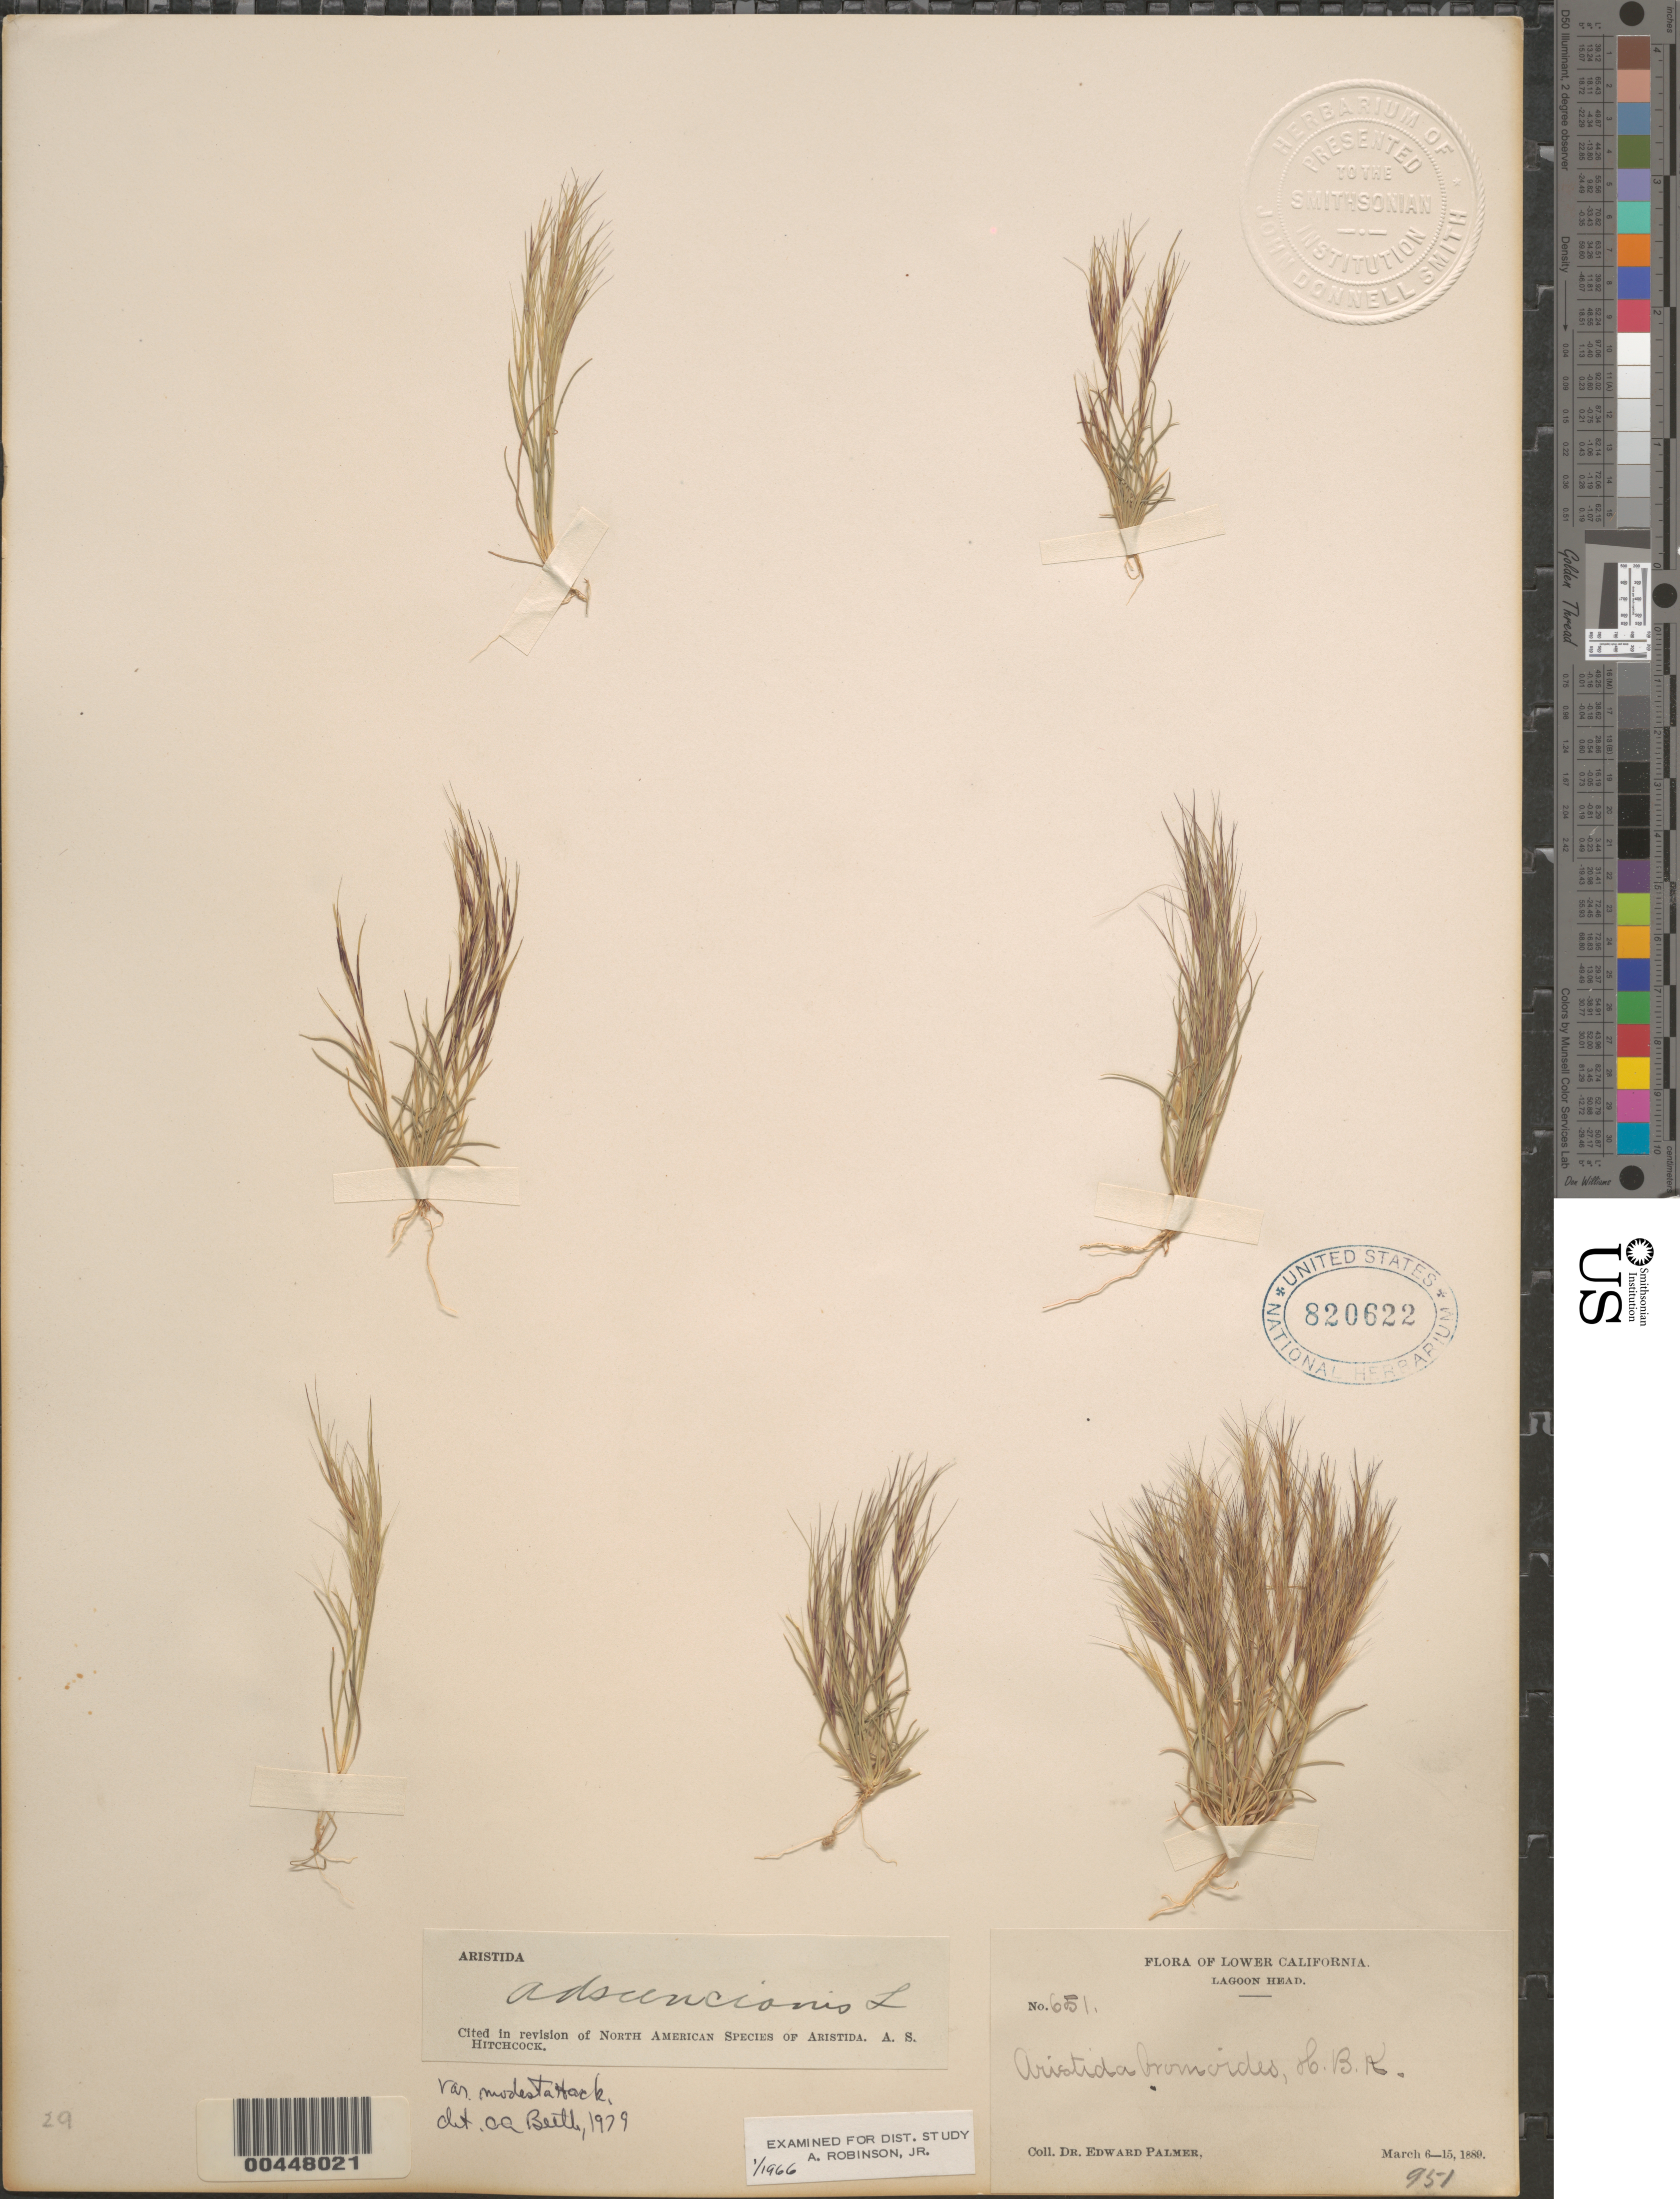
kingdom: Plantae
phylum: Tracheophyta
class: Liliopsida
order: Poales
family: Poaceae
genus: Aristida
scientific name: Aristida adscensionis var. modesta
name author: Hack. in Stuck.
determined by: Beetle, Alan A.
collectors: E. Palmer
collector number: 651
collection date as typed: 6 Mar 1889 to 15 Mar 1889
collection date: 1889-03-06/1889-03-15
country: Mexico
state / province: Baja California Norte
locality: Lagoon Head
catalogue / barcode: US 820622